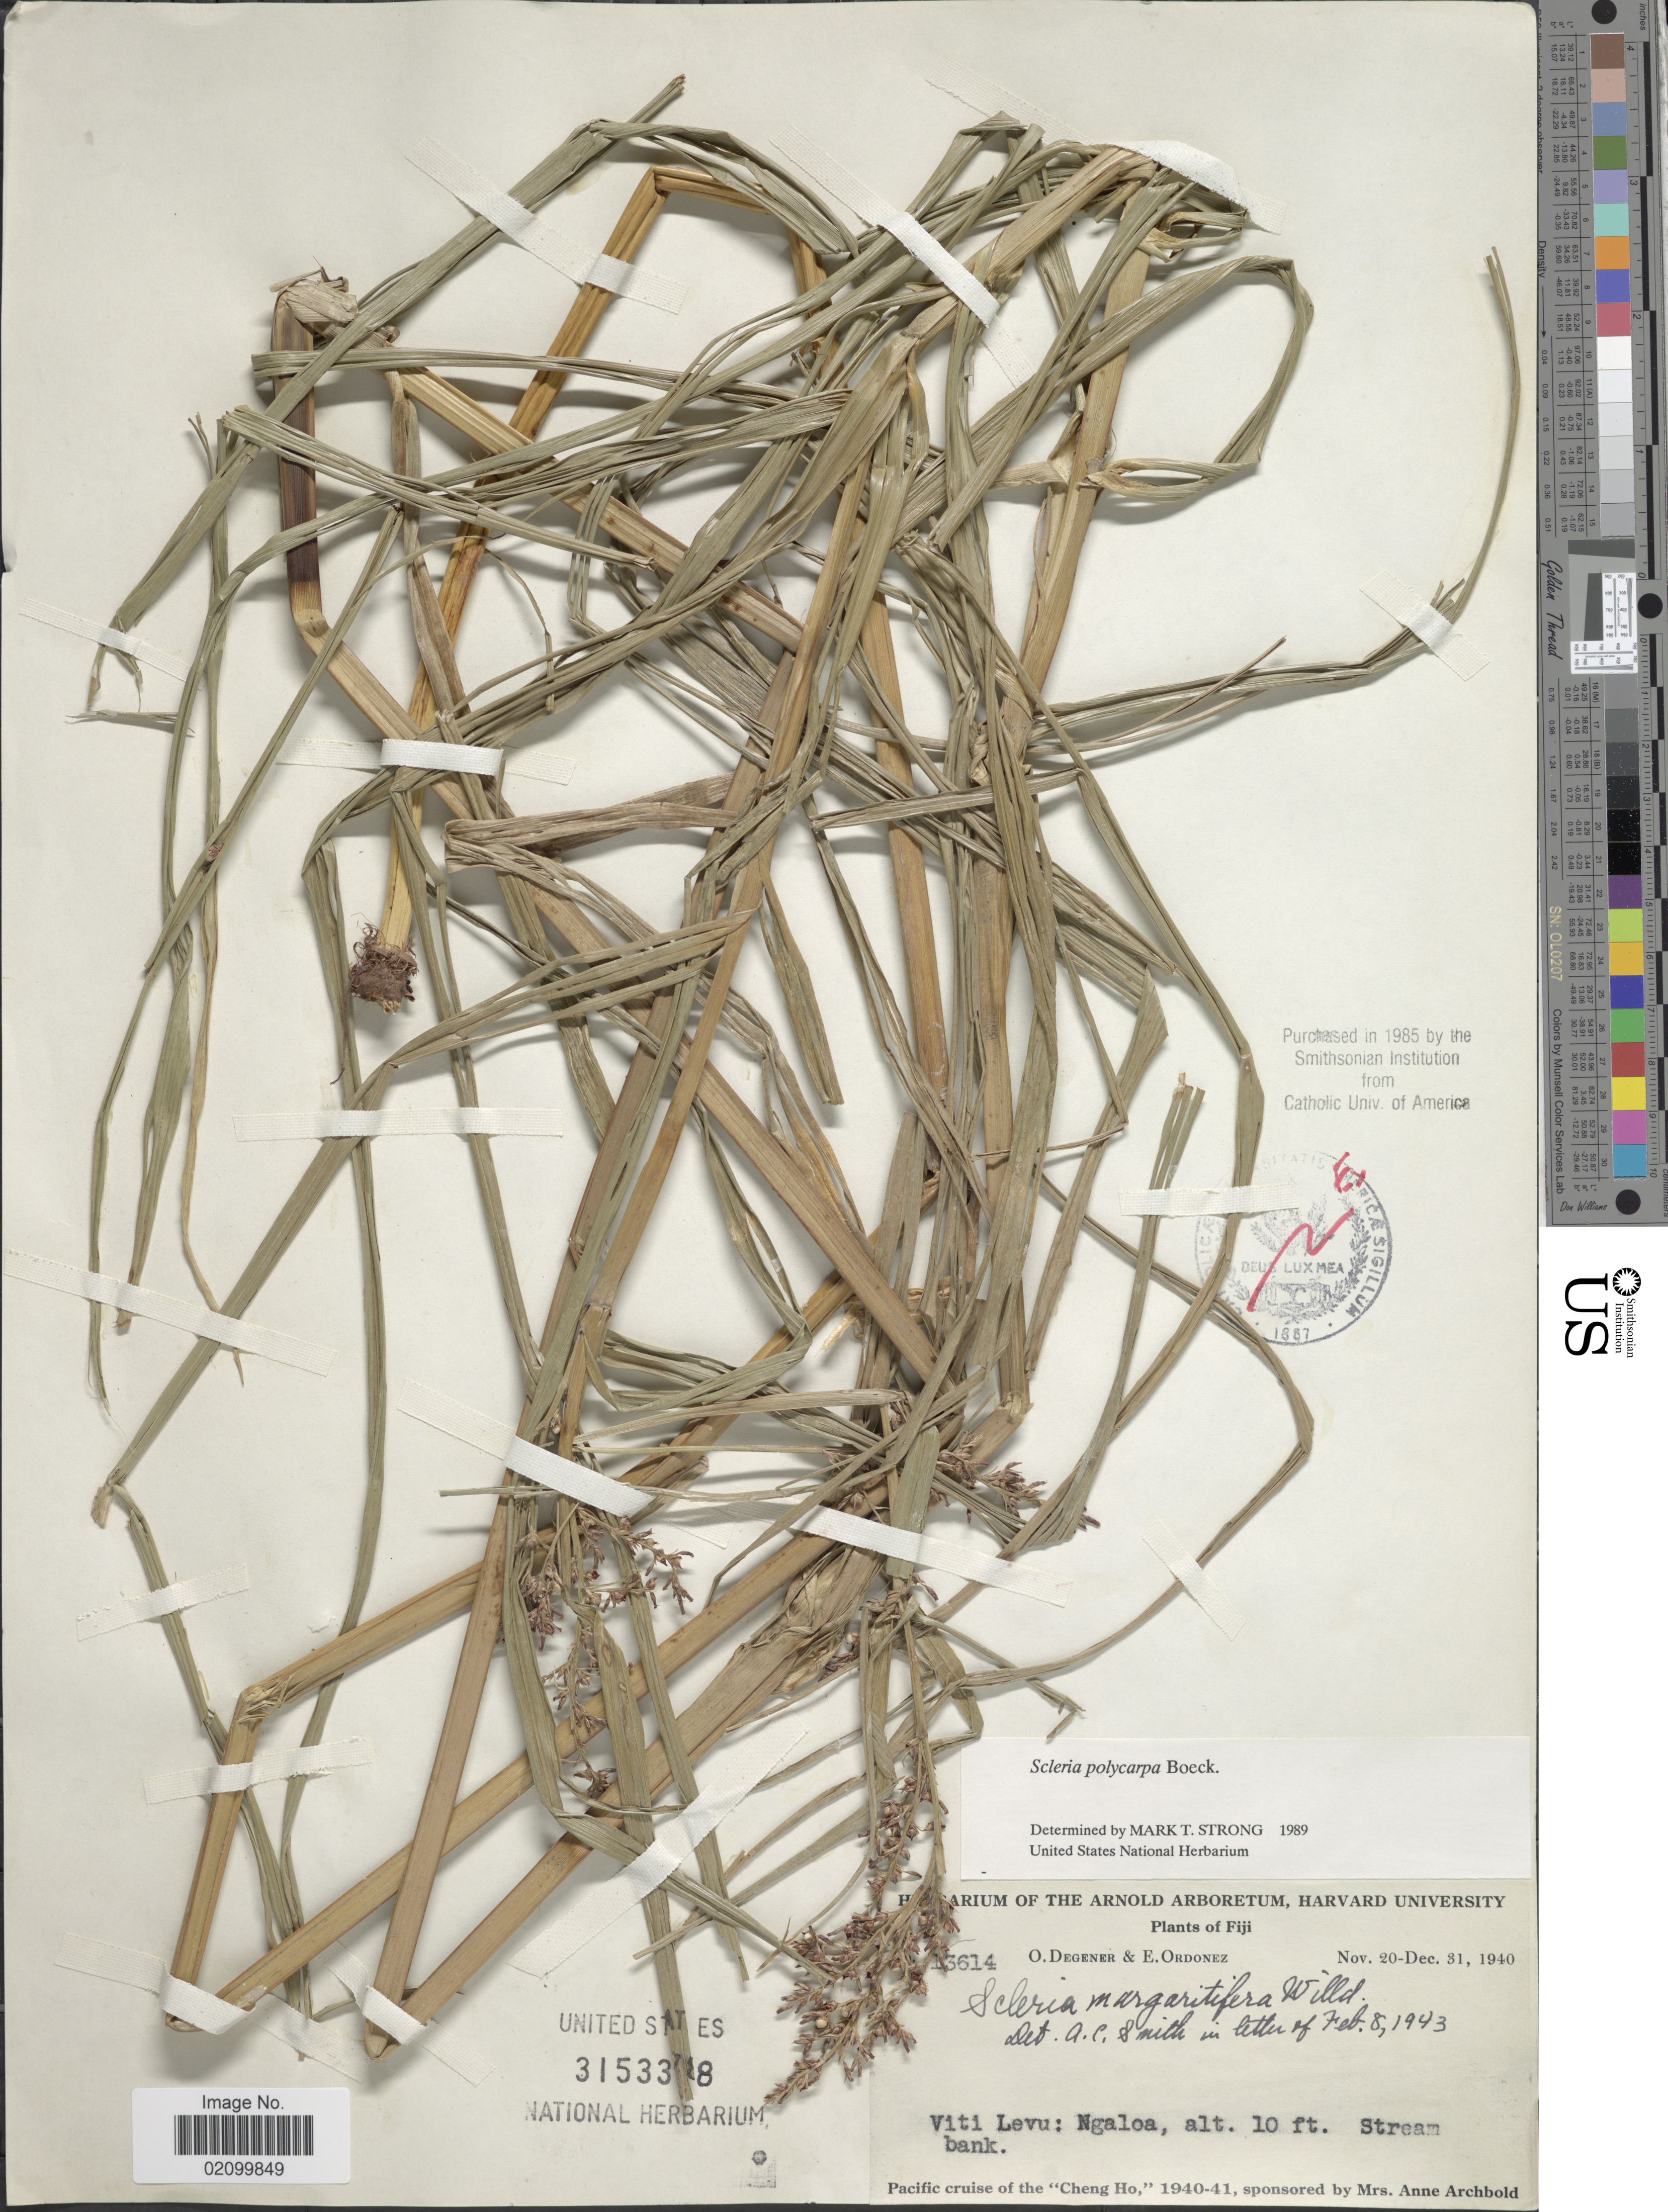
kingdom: Plantae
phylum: Tracheophyta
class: Liliopsida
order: Poales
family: Cyperaceae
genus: Scleria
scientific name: Scleria polycarpa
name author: Boeckeler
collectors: O. Degener & E. Ordonez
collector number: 13614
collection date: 1940-11-20/1940-12-31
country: Fiji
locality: Viti Levu: Ngaloa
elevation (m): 3